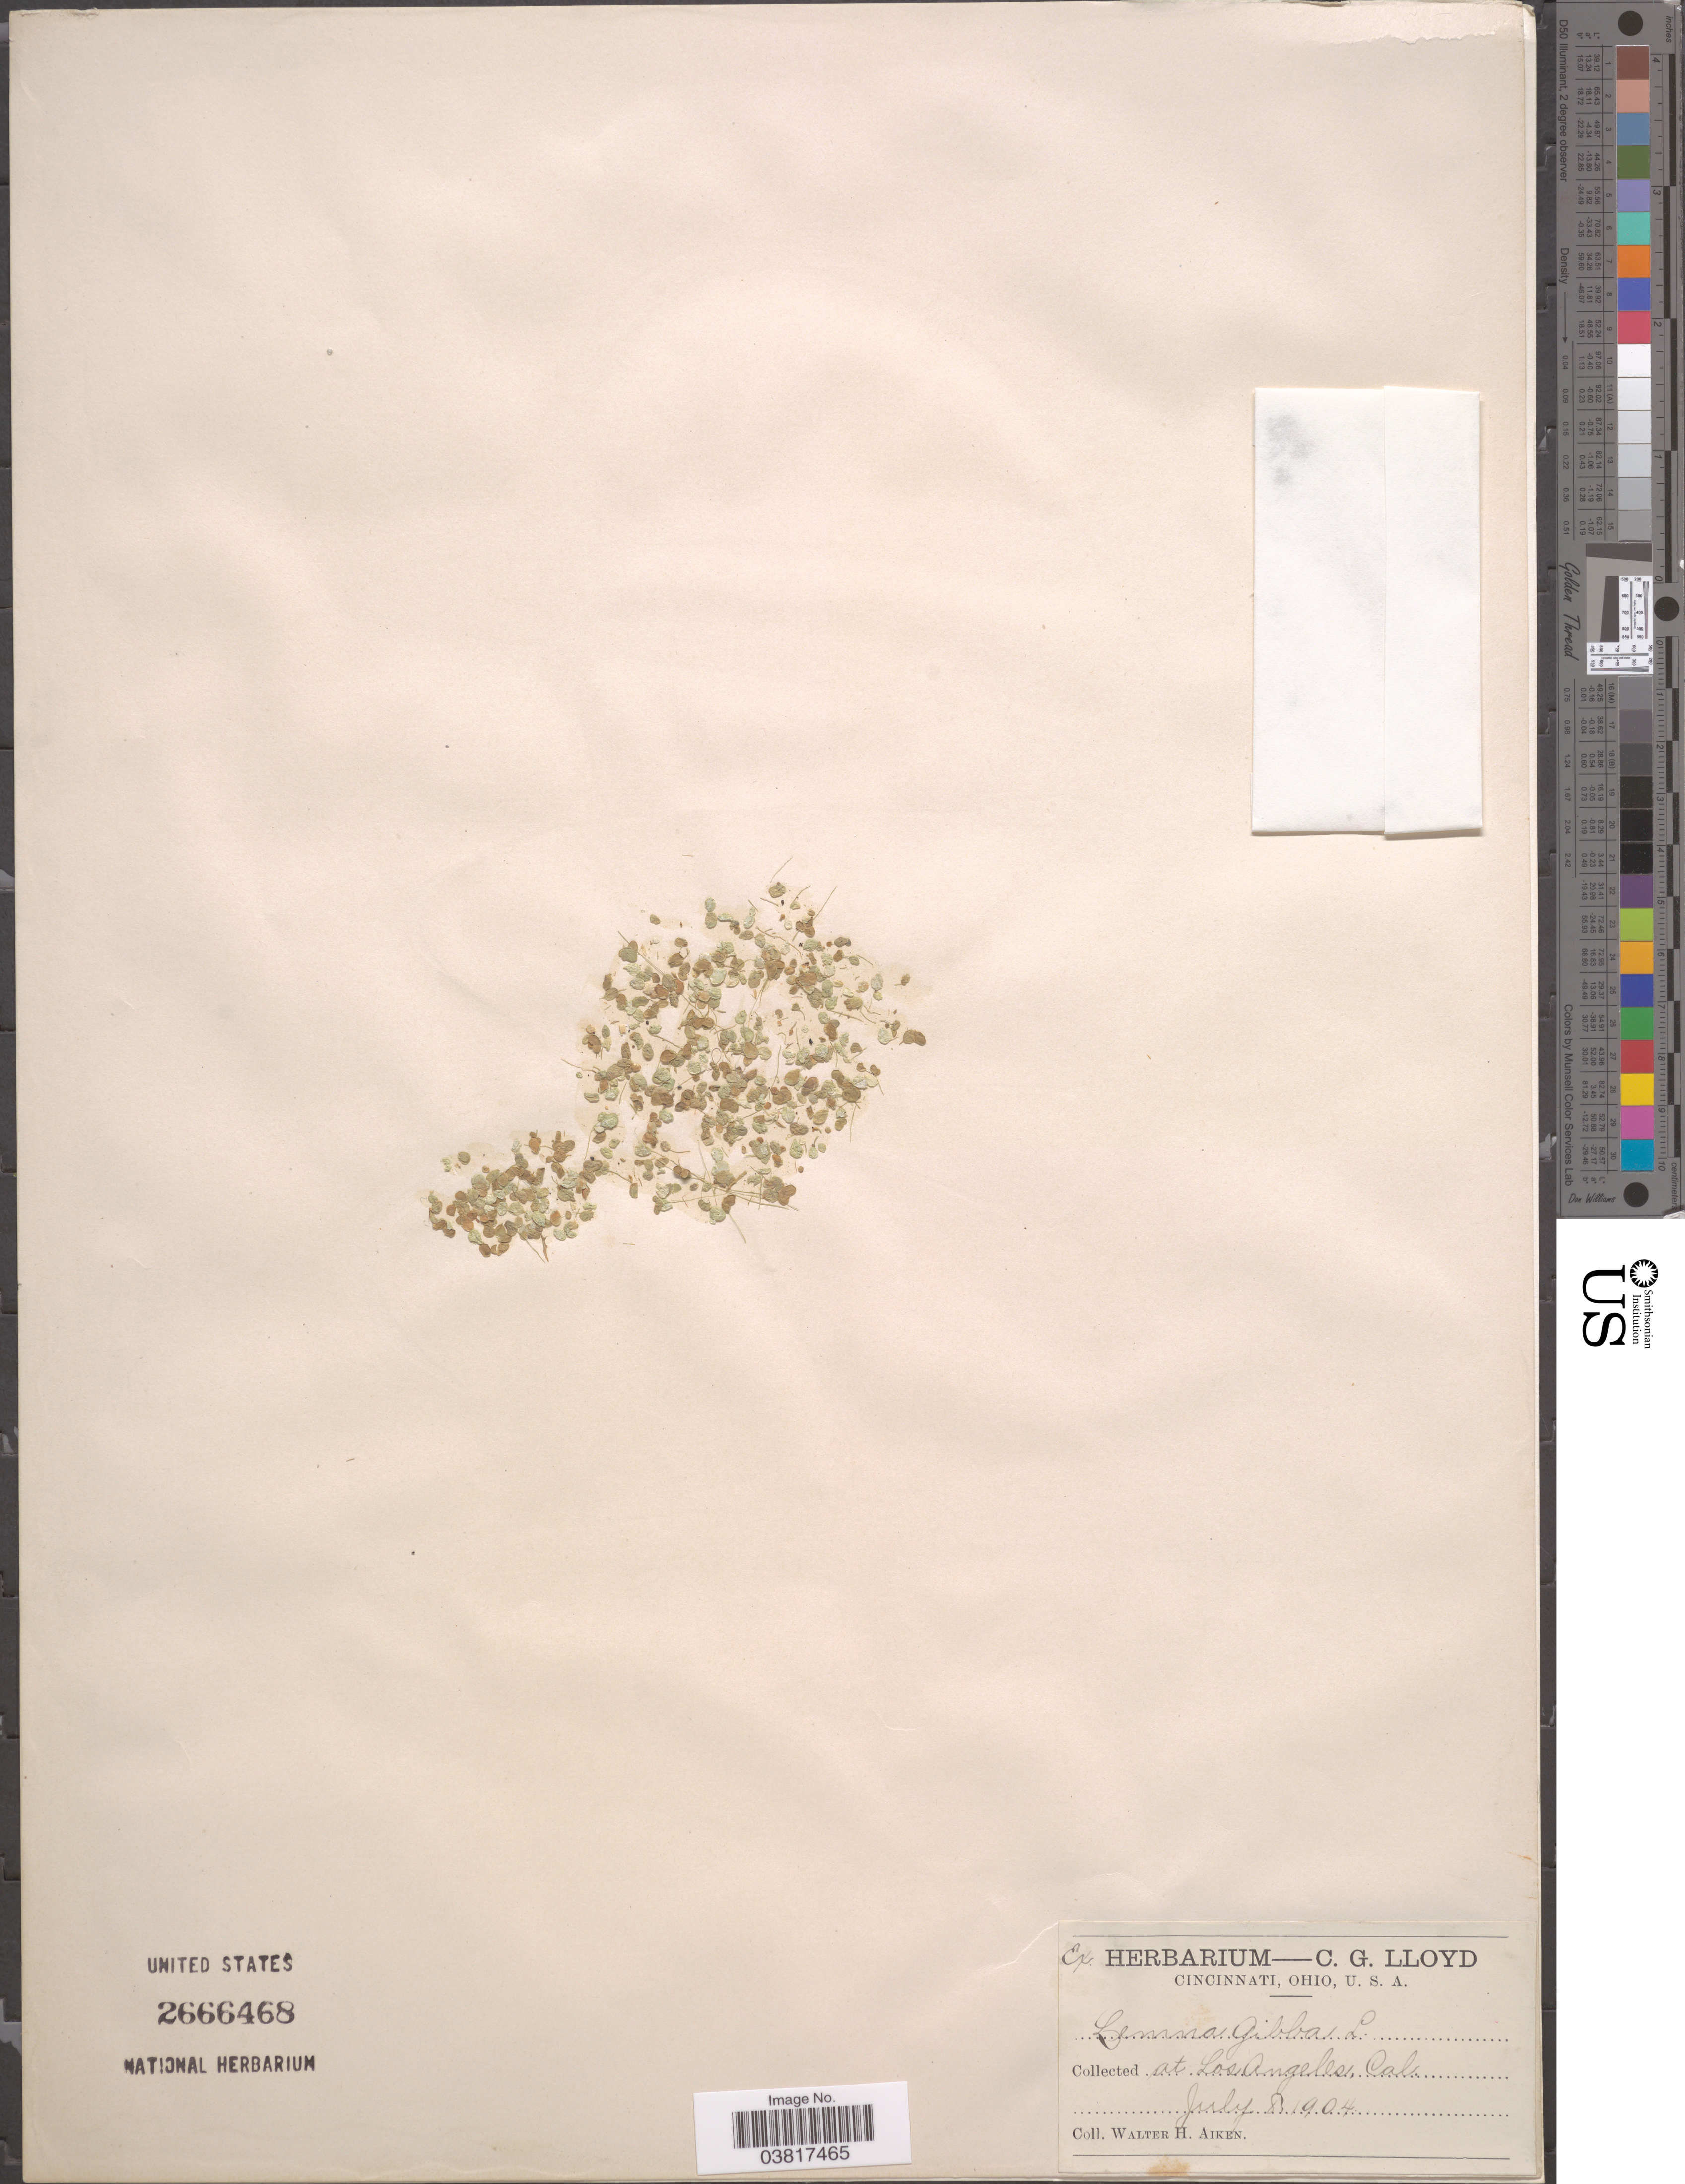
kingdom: Plantae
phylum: Tracheophyta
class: Liliopsida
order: Alismatales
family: Araceae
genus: Lemna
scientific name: Lemna gibba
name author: L.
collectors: W. Aiken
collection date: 1904-07-08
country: United States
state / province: California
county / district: Los Angeles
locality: At Los Angeles.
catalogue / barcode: US 2666468